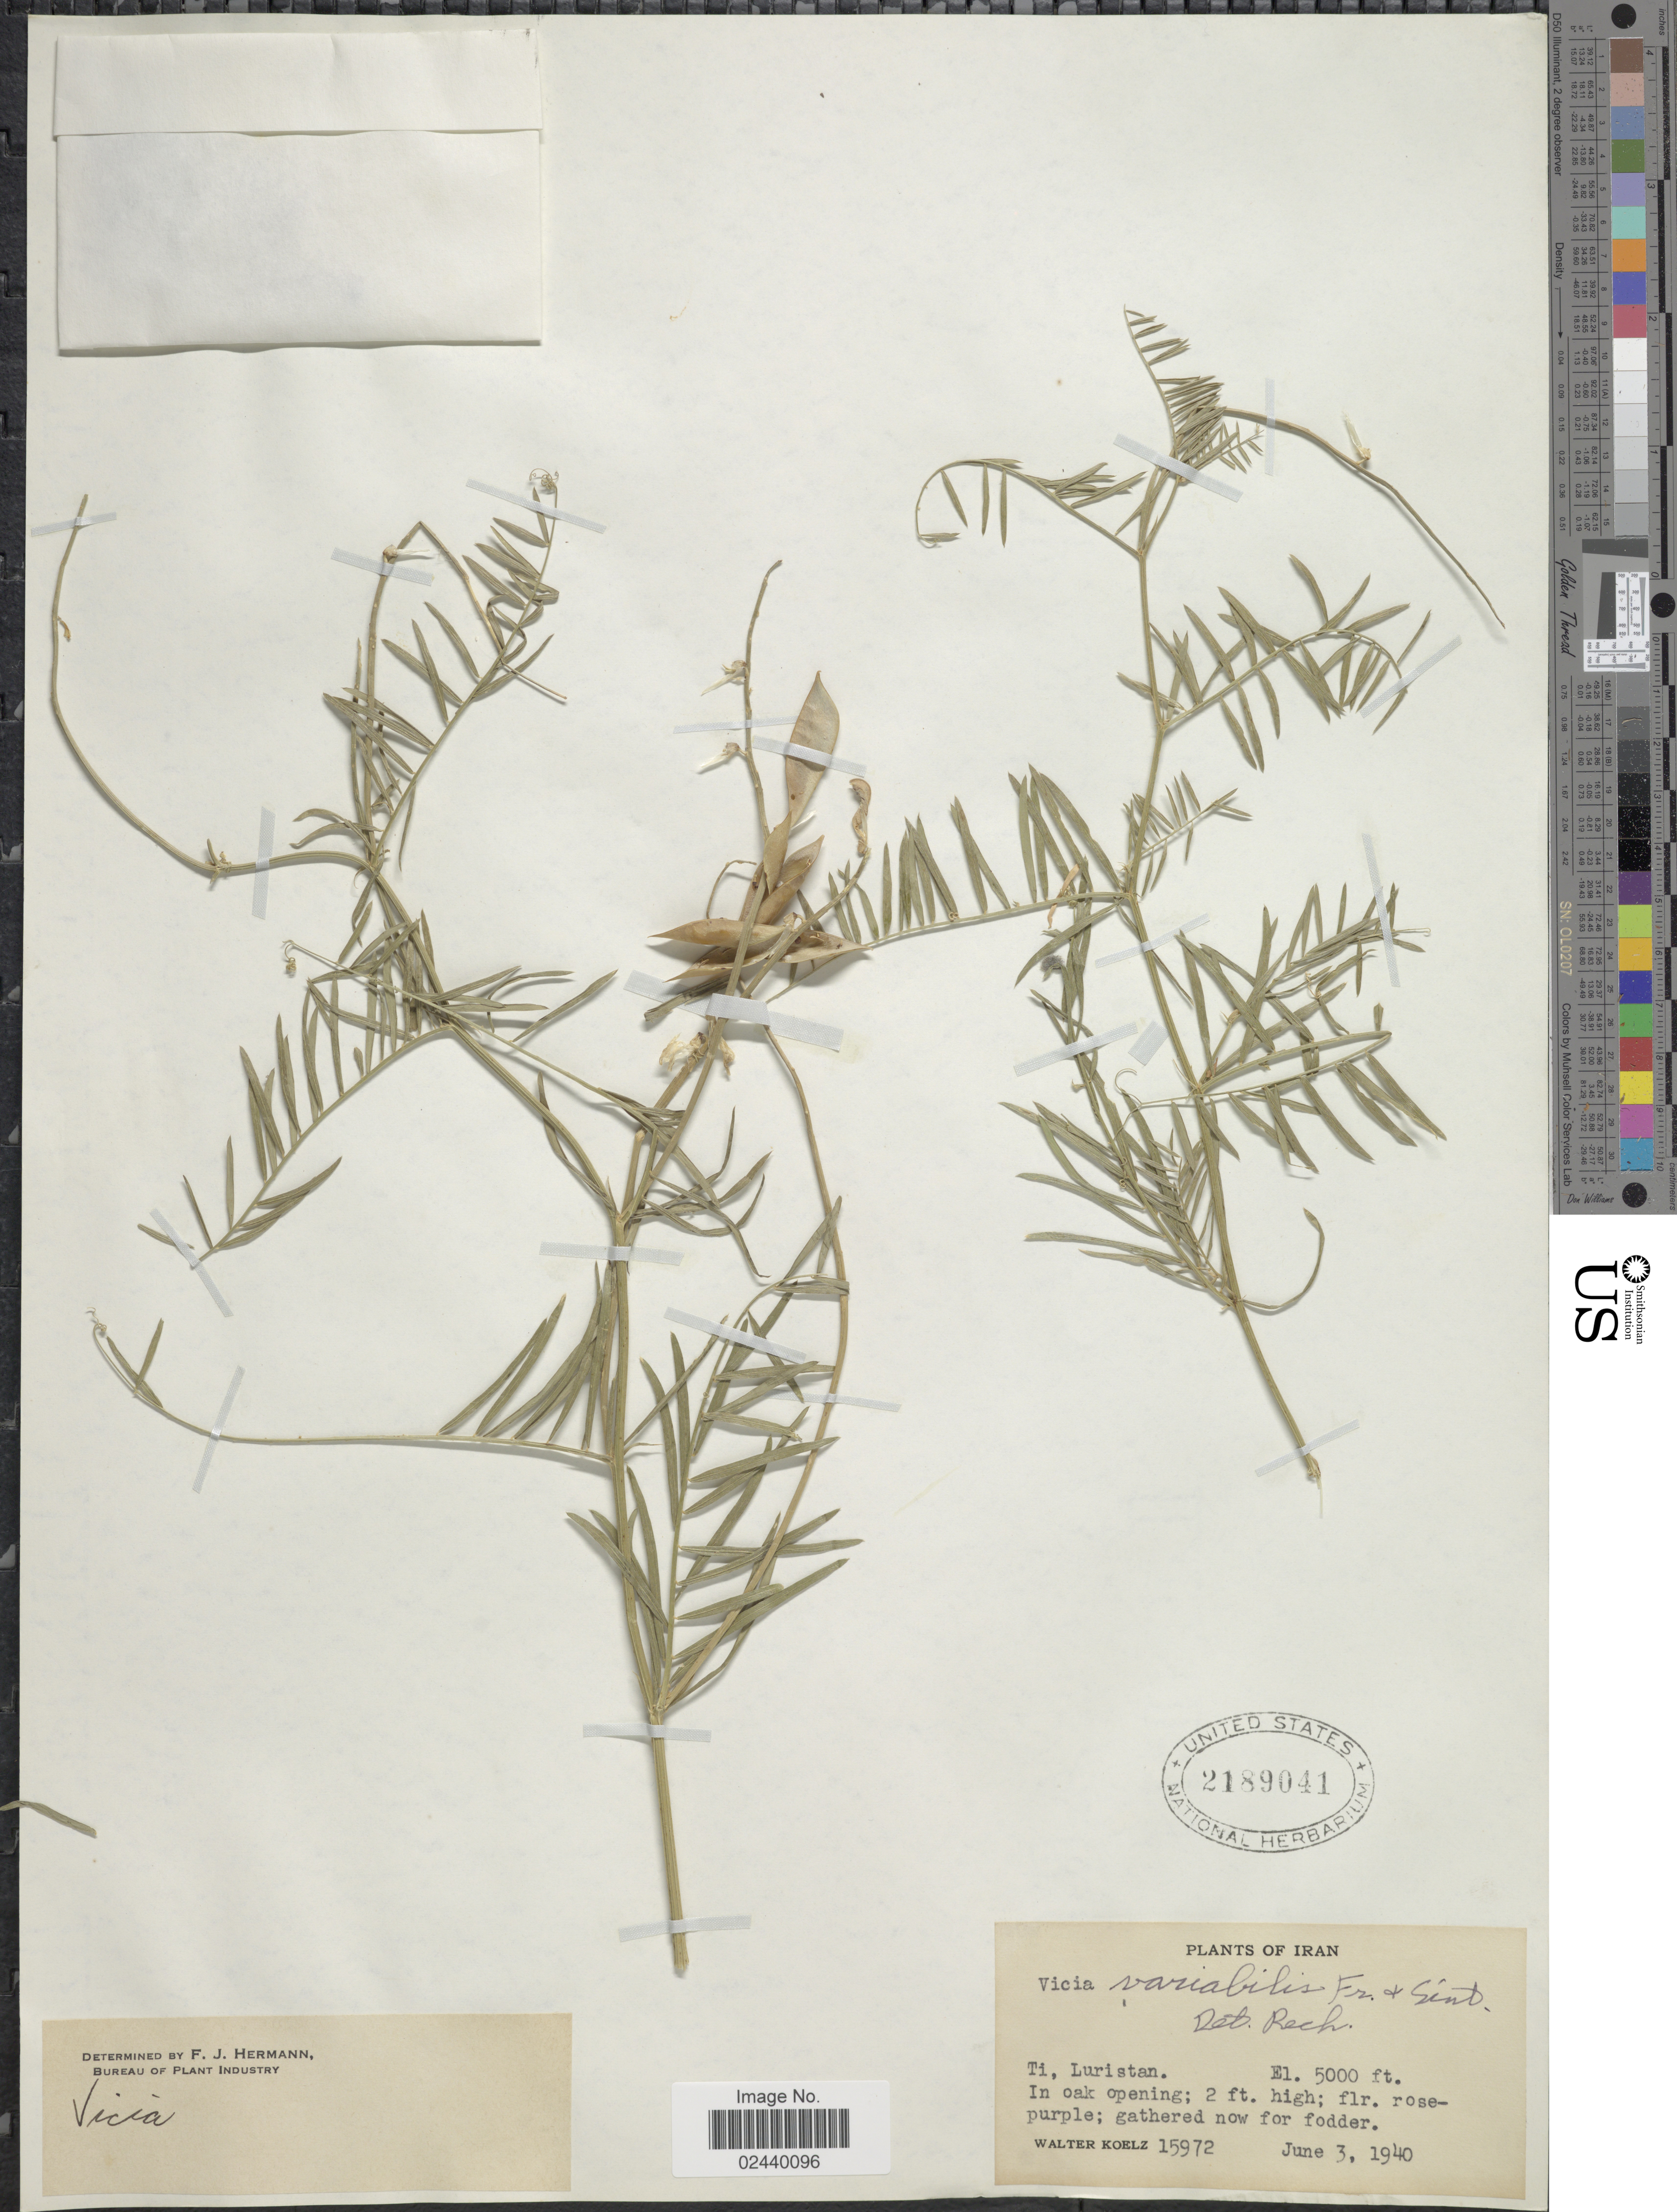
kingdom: Plantae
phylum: Tracheophyta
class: Magnoliopsida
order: Fabales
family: Fabaceae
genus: Vicia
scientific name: Vicia variabilis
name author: Freyn & Sint.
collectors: W. N. Koelz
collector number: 15972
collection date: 1940-06-03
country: Iran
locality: Ti, Luristan, In oak opening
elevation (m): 1524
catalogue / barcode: US 2189041